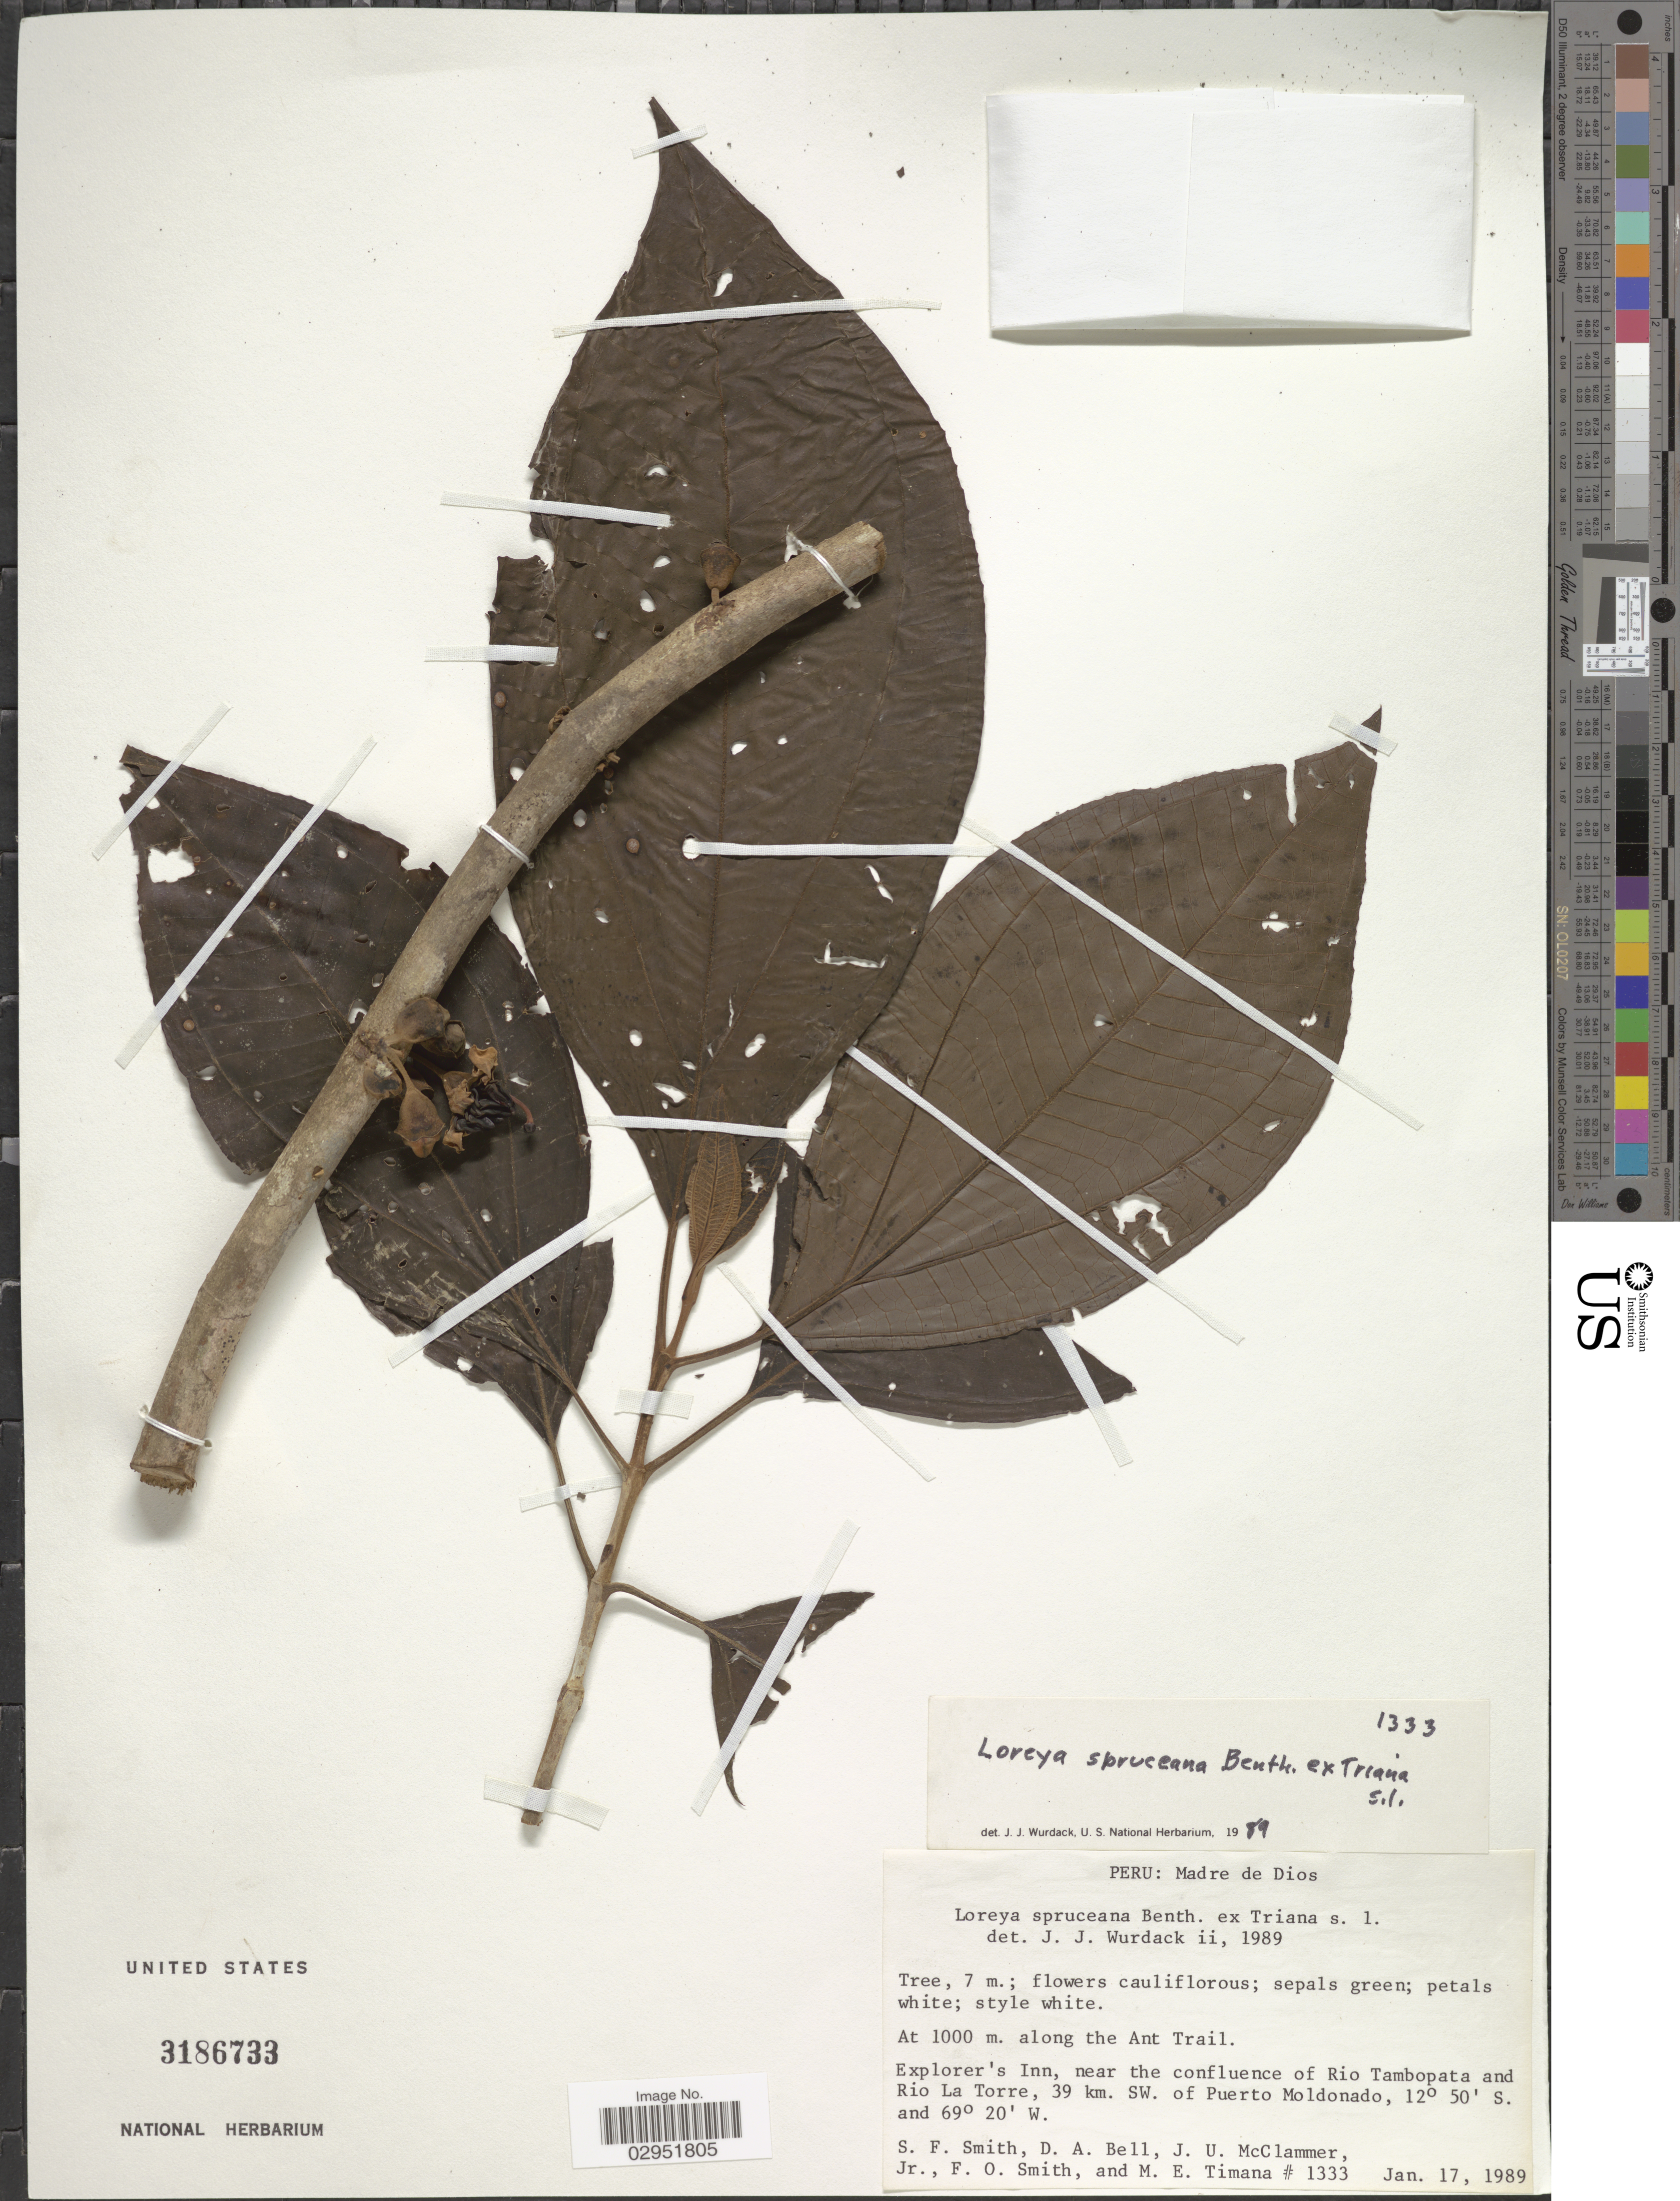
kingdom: Plantae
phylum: Tracheophyta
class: Magnoliopsida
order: Myrtales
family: Melastomataceae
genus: Bellucia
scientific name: Bellucia spruceana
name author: (Triana) J.F. Macbr.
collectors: S.F. Smith, D. A. Bell, J. McClammer Jr. & F. Smith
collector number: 1333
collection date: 1989-01-17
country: Peru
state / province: Madre de Dios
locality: Explorer's Inn, near the confluence of Rio Tambopata and Rio La Torre, 39 km. SW. of Puerto Moldonado. Along the Ant Trail.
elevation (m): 1000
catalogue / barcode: US 3186733